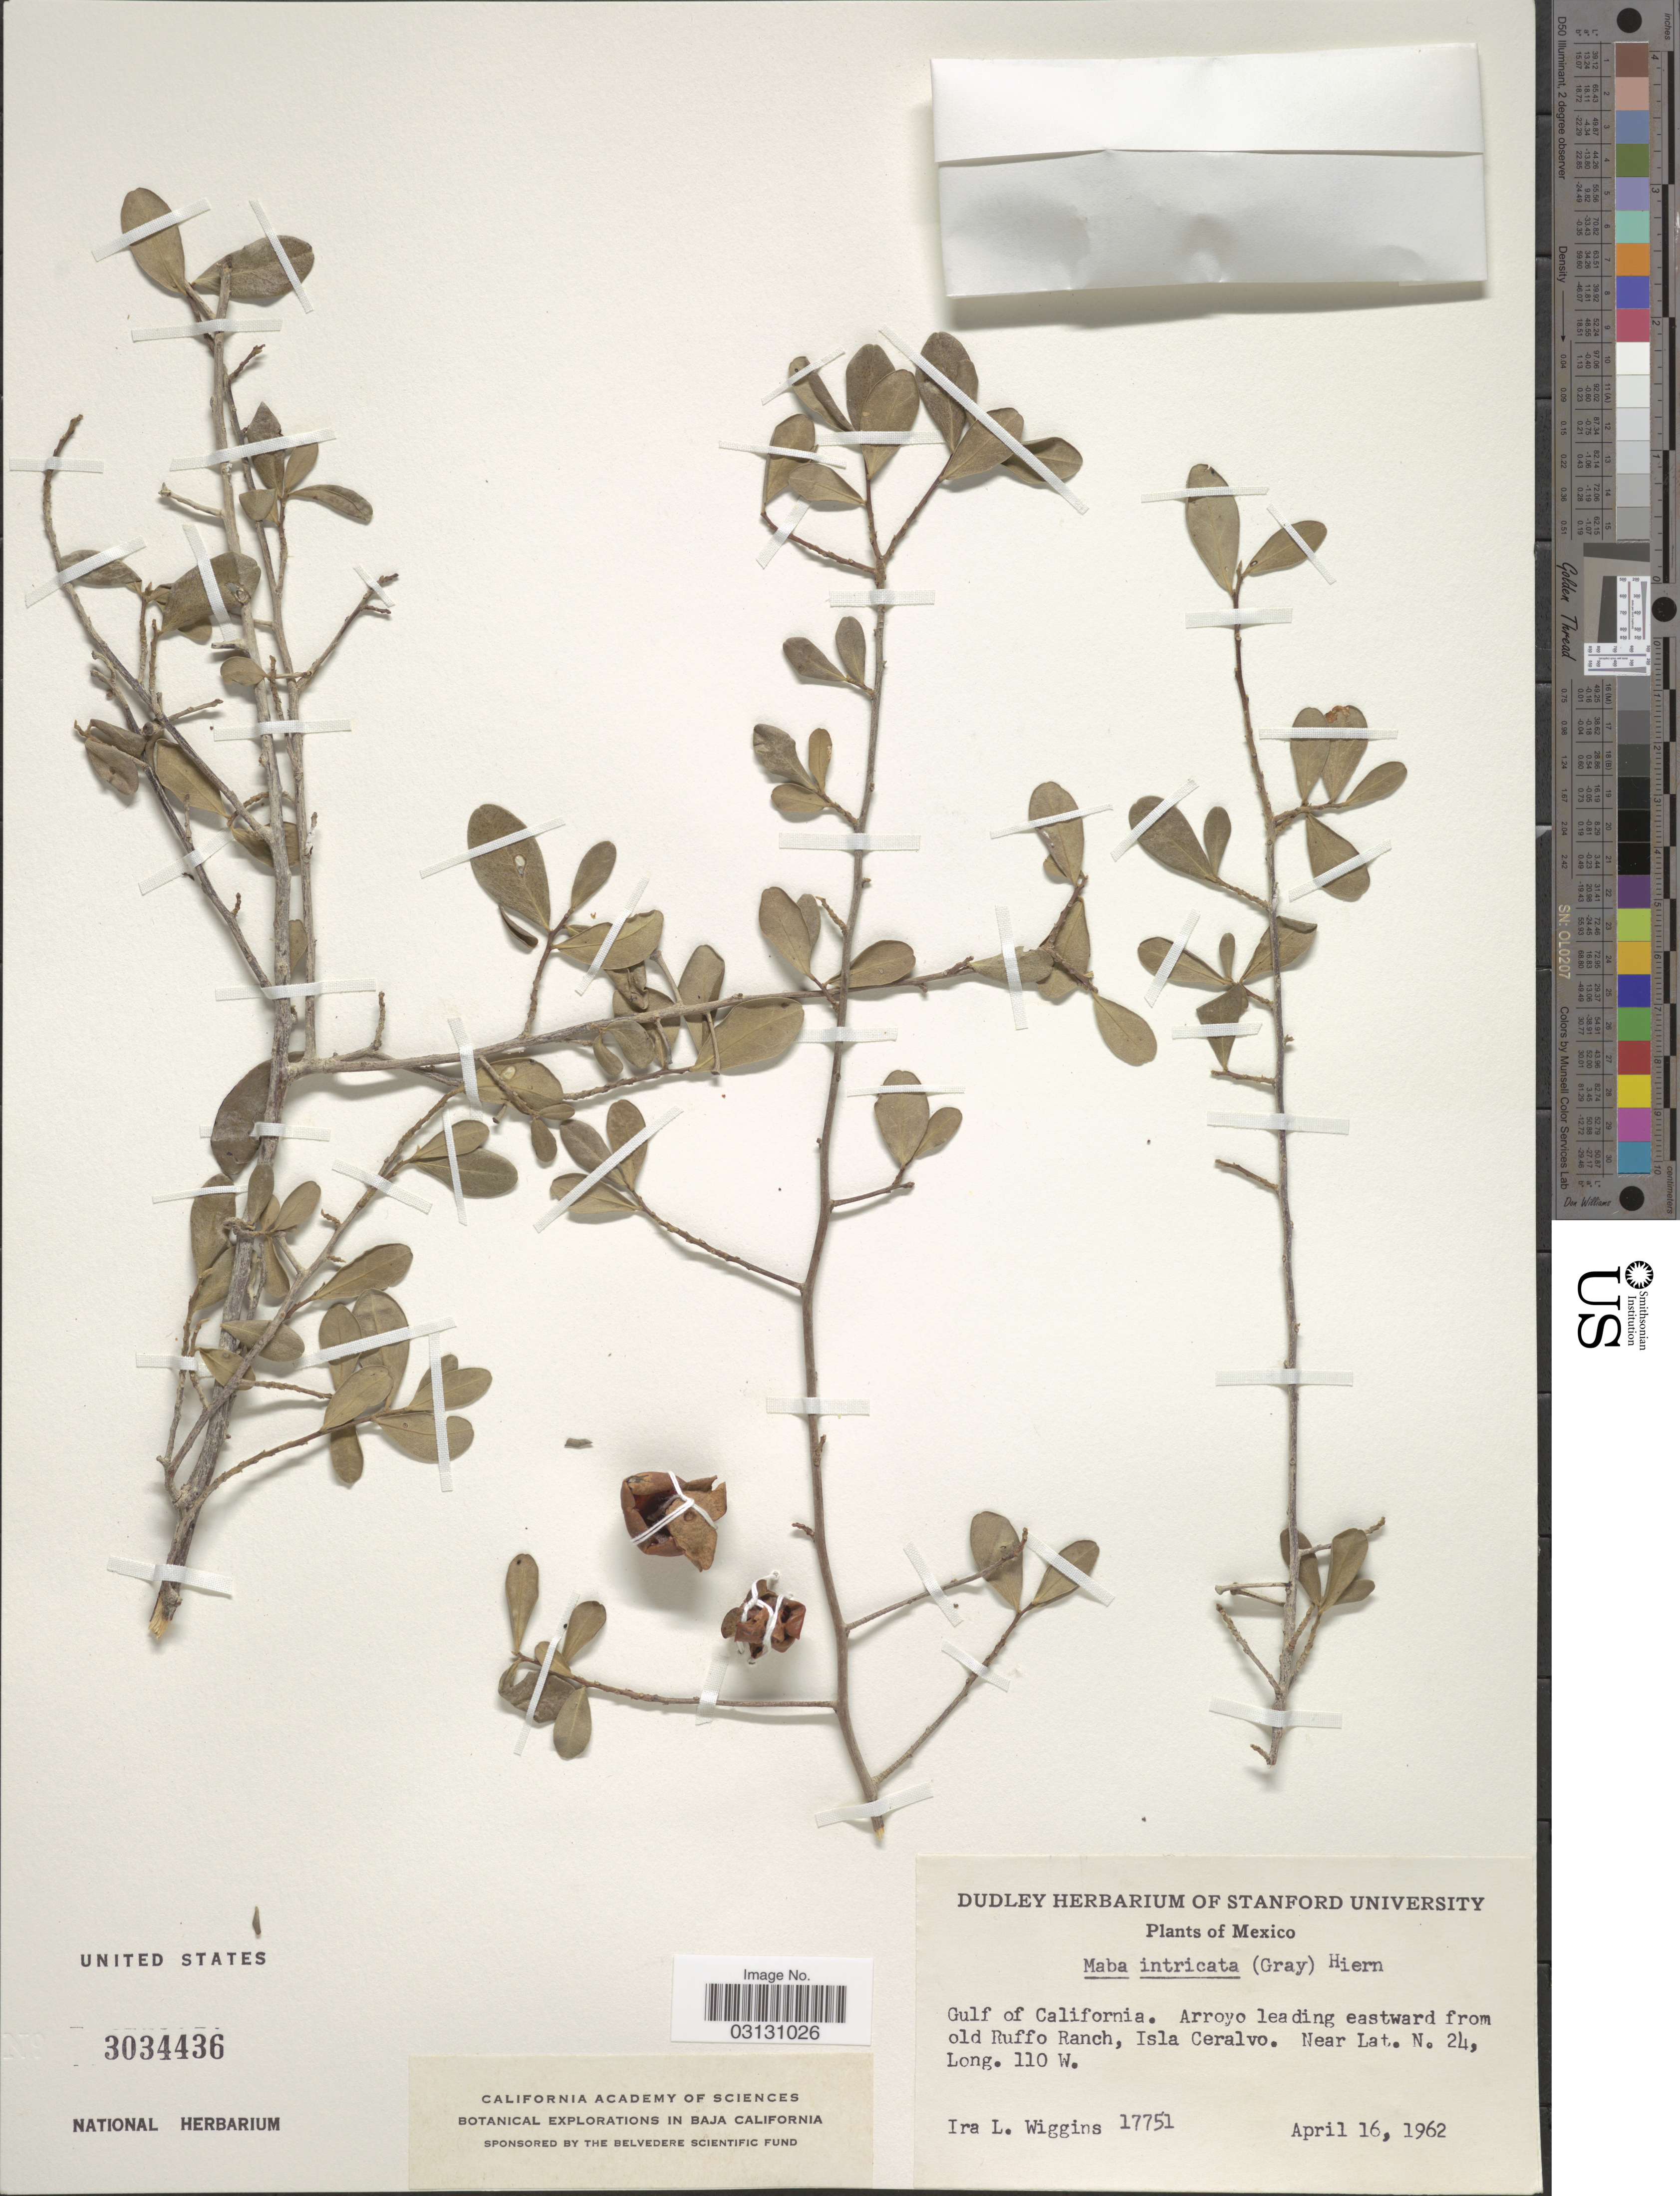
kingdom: Plantae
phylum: Tracheophyta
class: Magnoliopsida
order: Ericales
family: Ebenaceae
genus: Diospyros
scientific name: Diospyros intricata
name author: (A. Gray) Standl.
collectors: I. L. Wiggins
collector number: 17751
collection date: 1962-04-16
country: Mexico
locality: Gulf of California. Arroyo leading eastward from old Ruffo Ranch, Isla Ceralvo.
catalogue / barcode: US 3034436